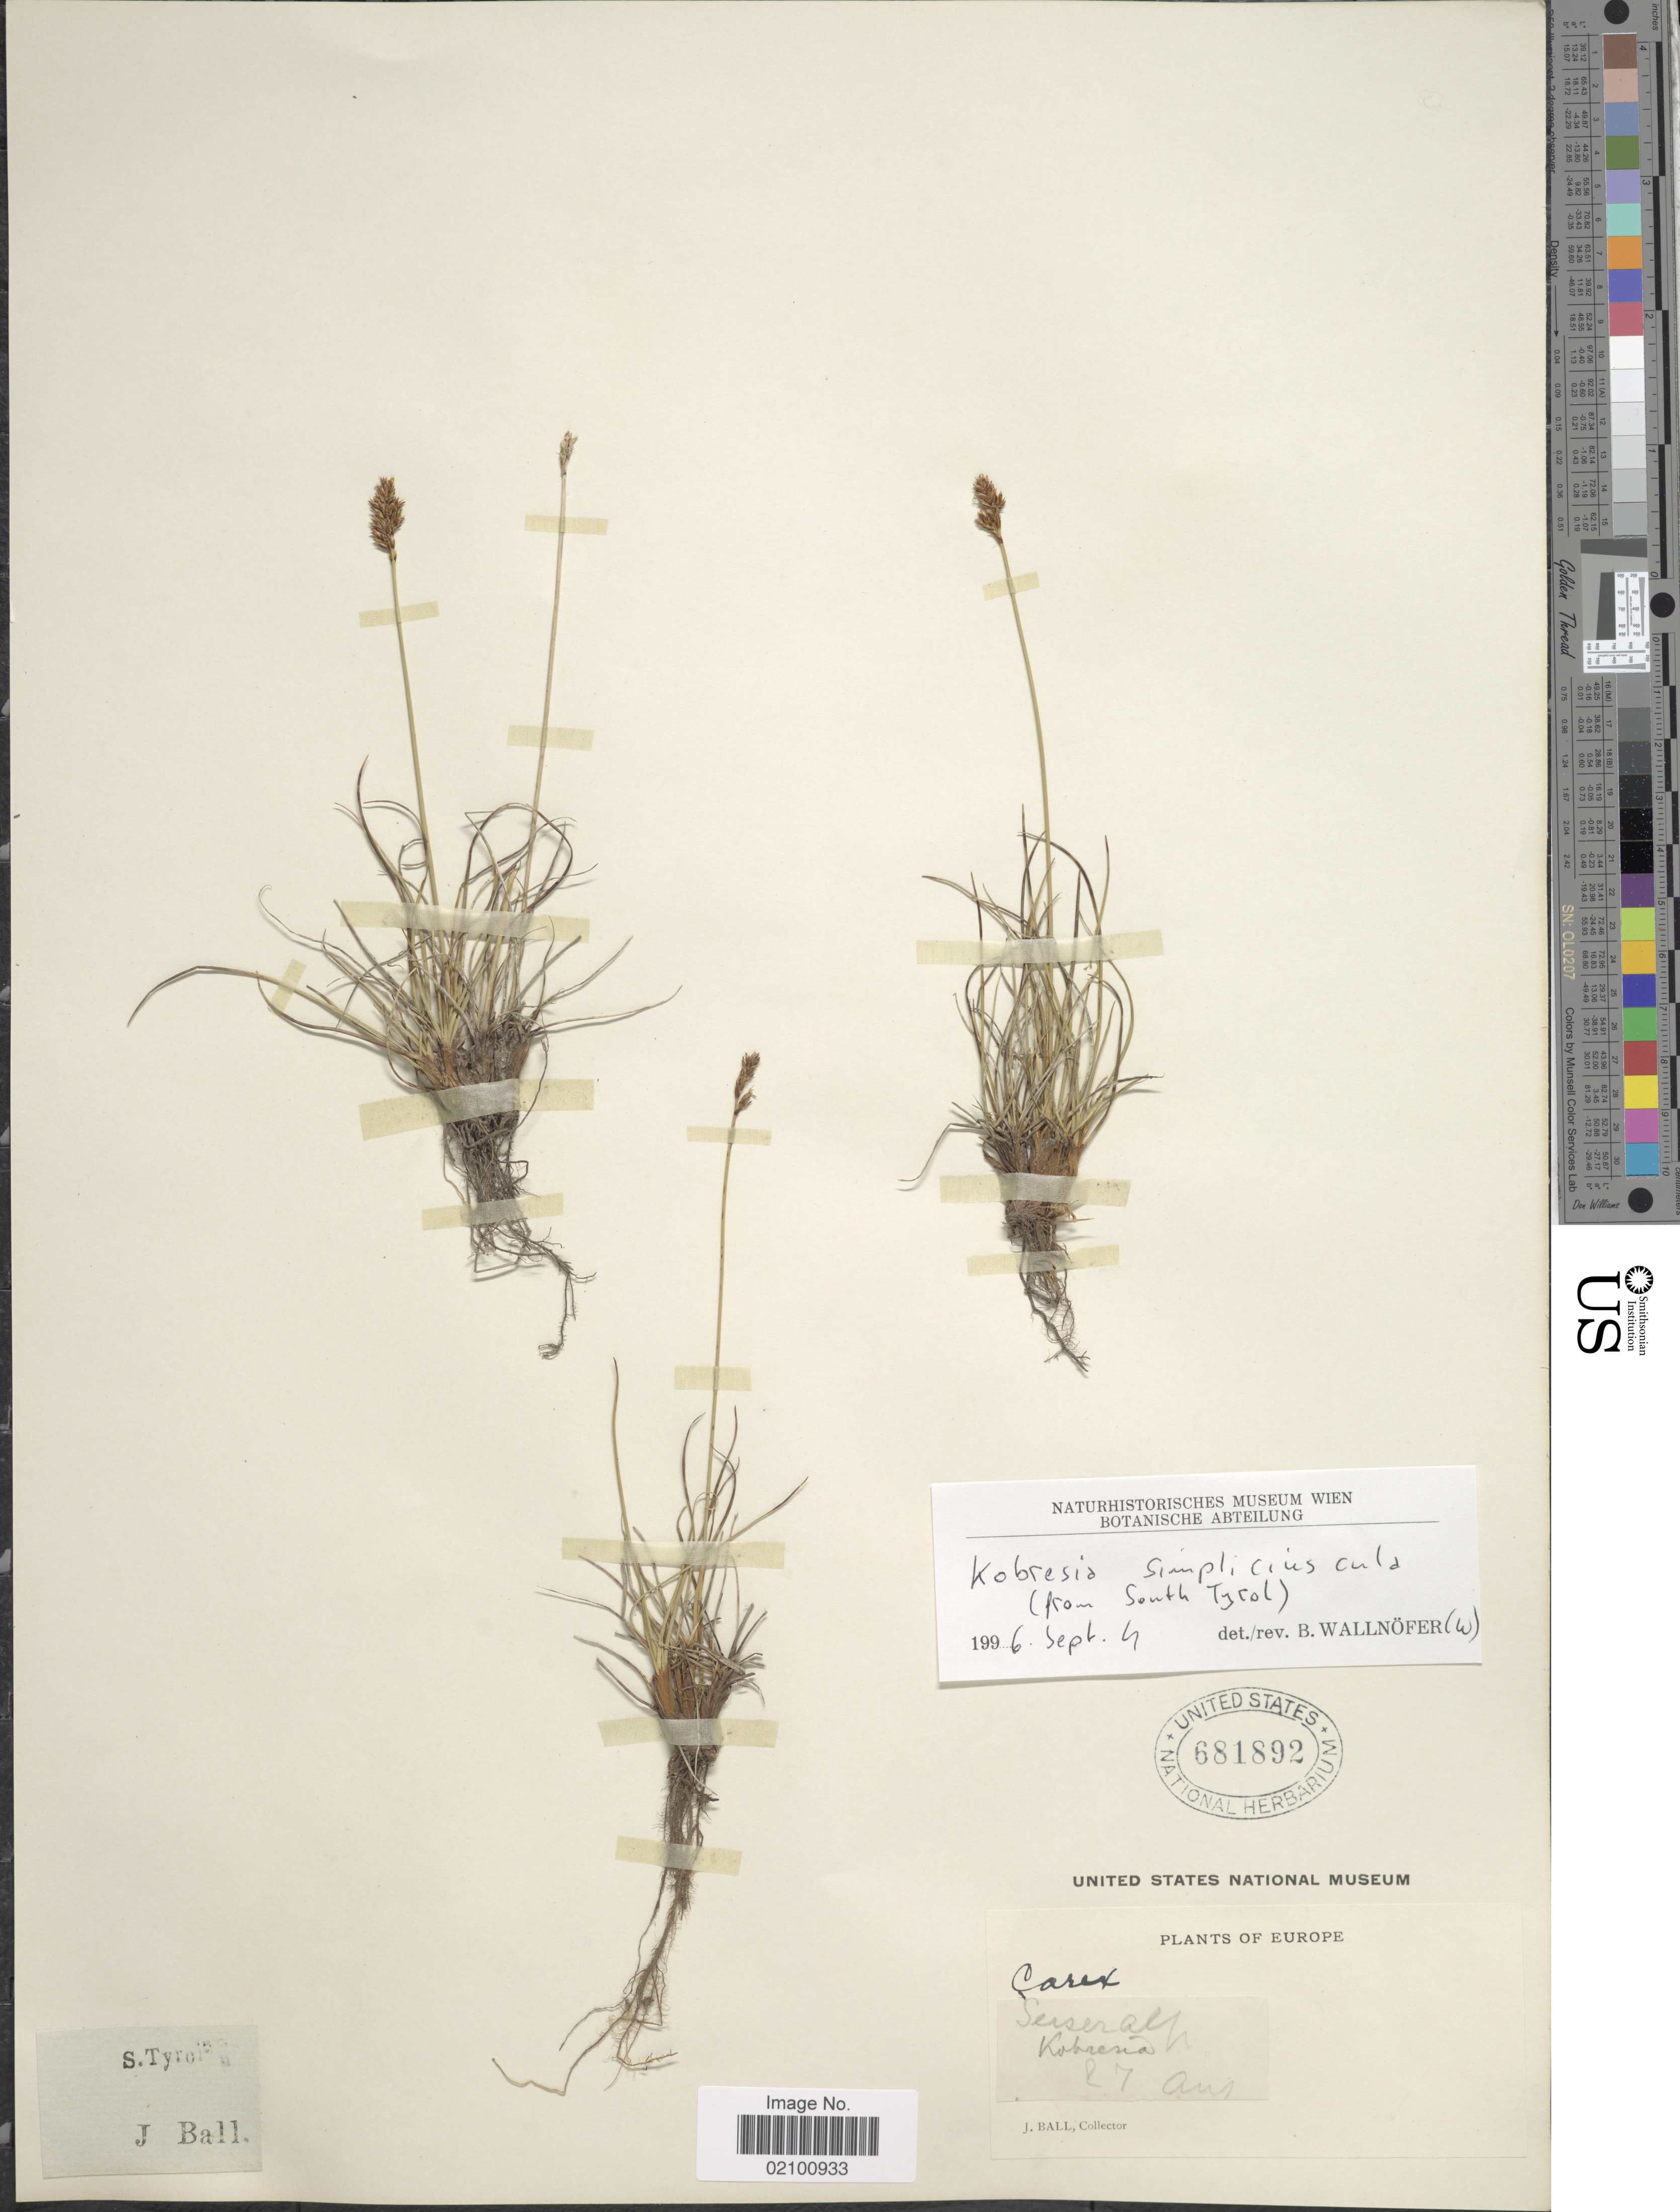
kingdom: Plantae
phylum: Tracheophyta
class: Liliopsida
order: Poales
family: Cyperaceae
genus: Carex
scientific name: Carex simpliciuscula subsp. simpliciuscula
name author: Wahlenb.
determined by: Strong, M. T., (US), Smithsonian Institution - National Museum of Natural History (UNITED STATES)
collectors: J. Ball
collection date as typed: Transcribed d/m/y: /8/27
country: Italy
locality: S. Tyrol. Seiser alp.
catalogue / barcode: US 681892